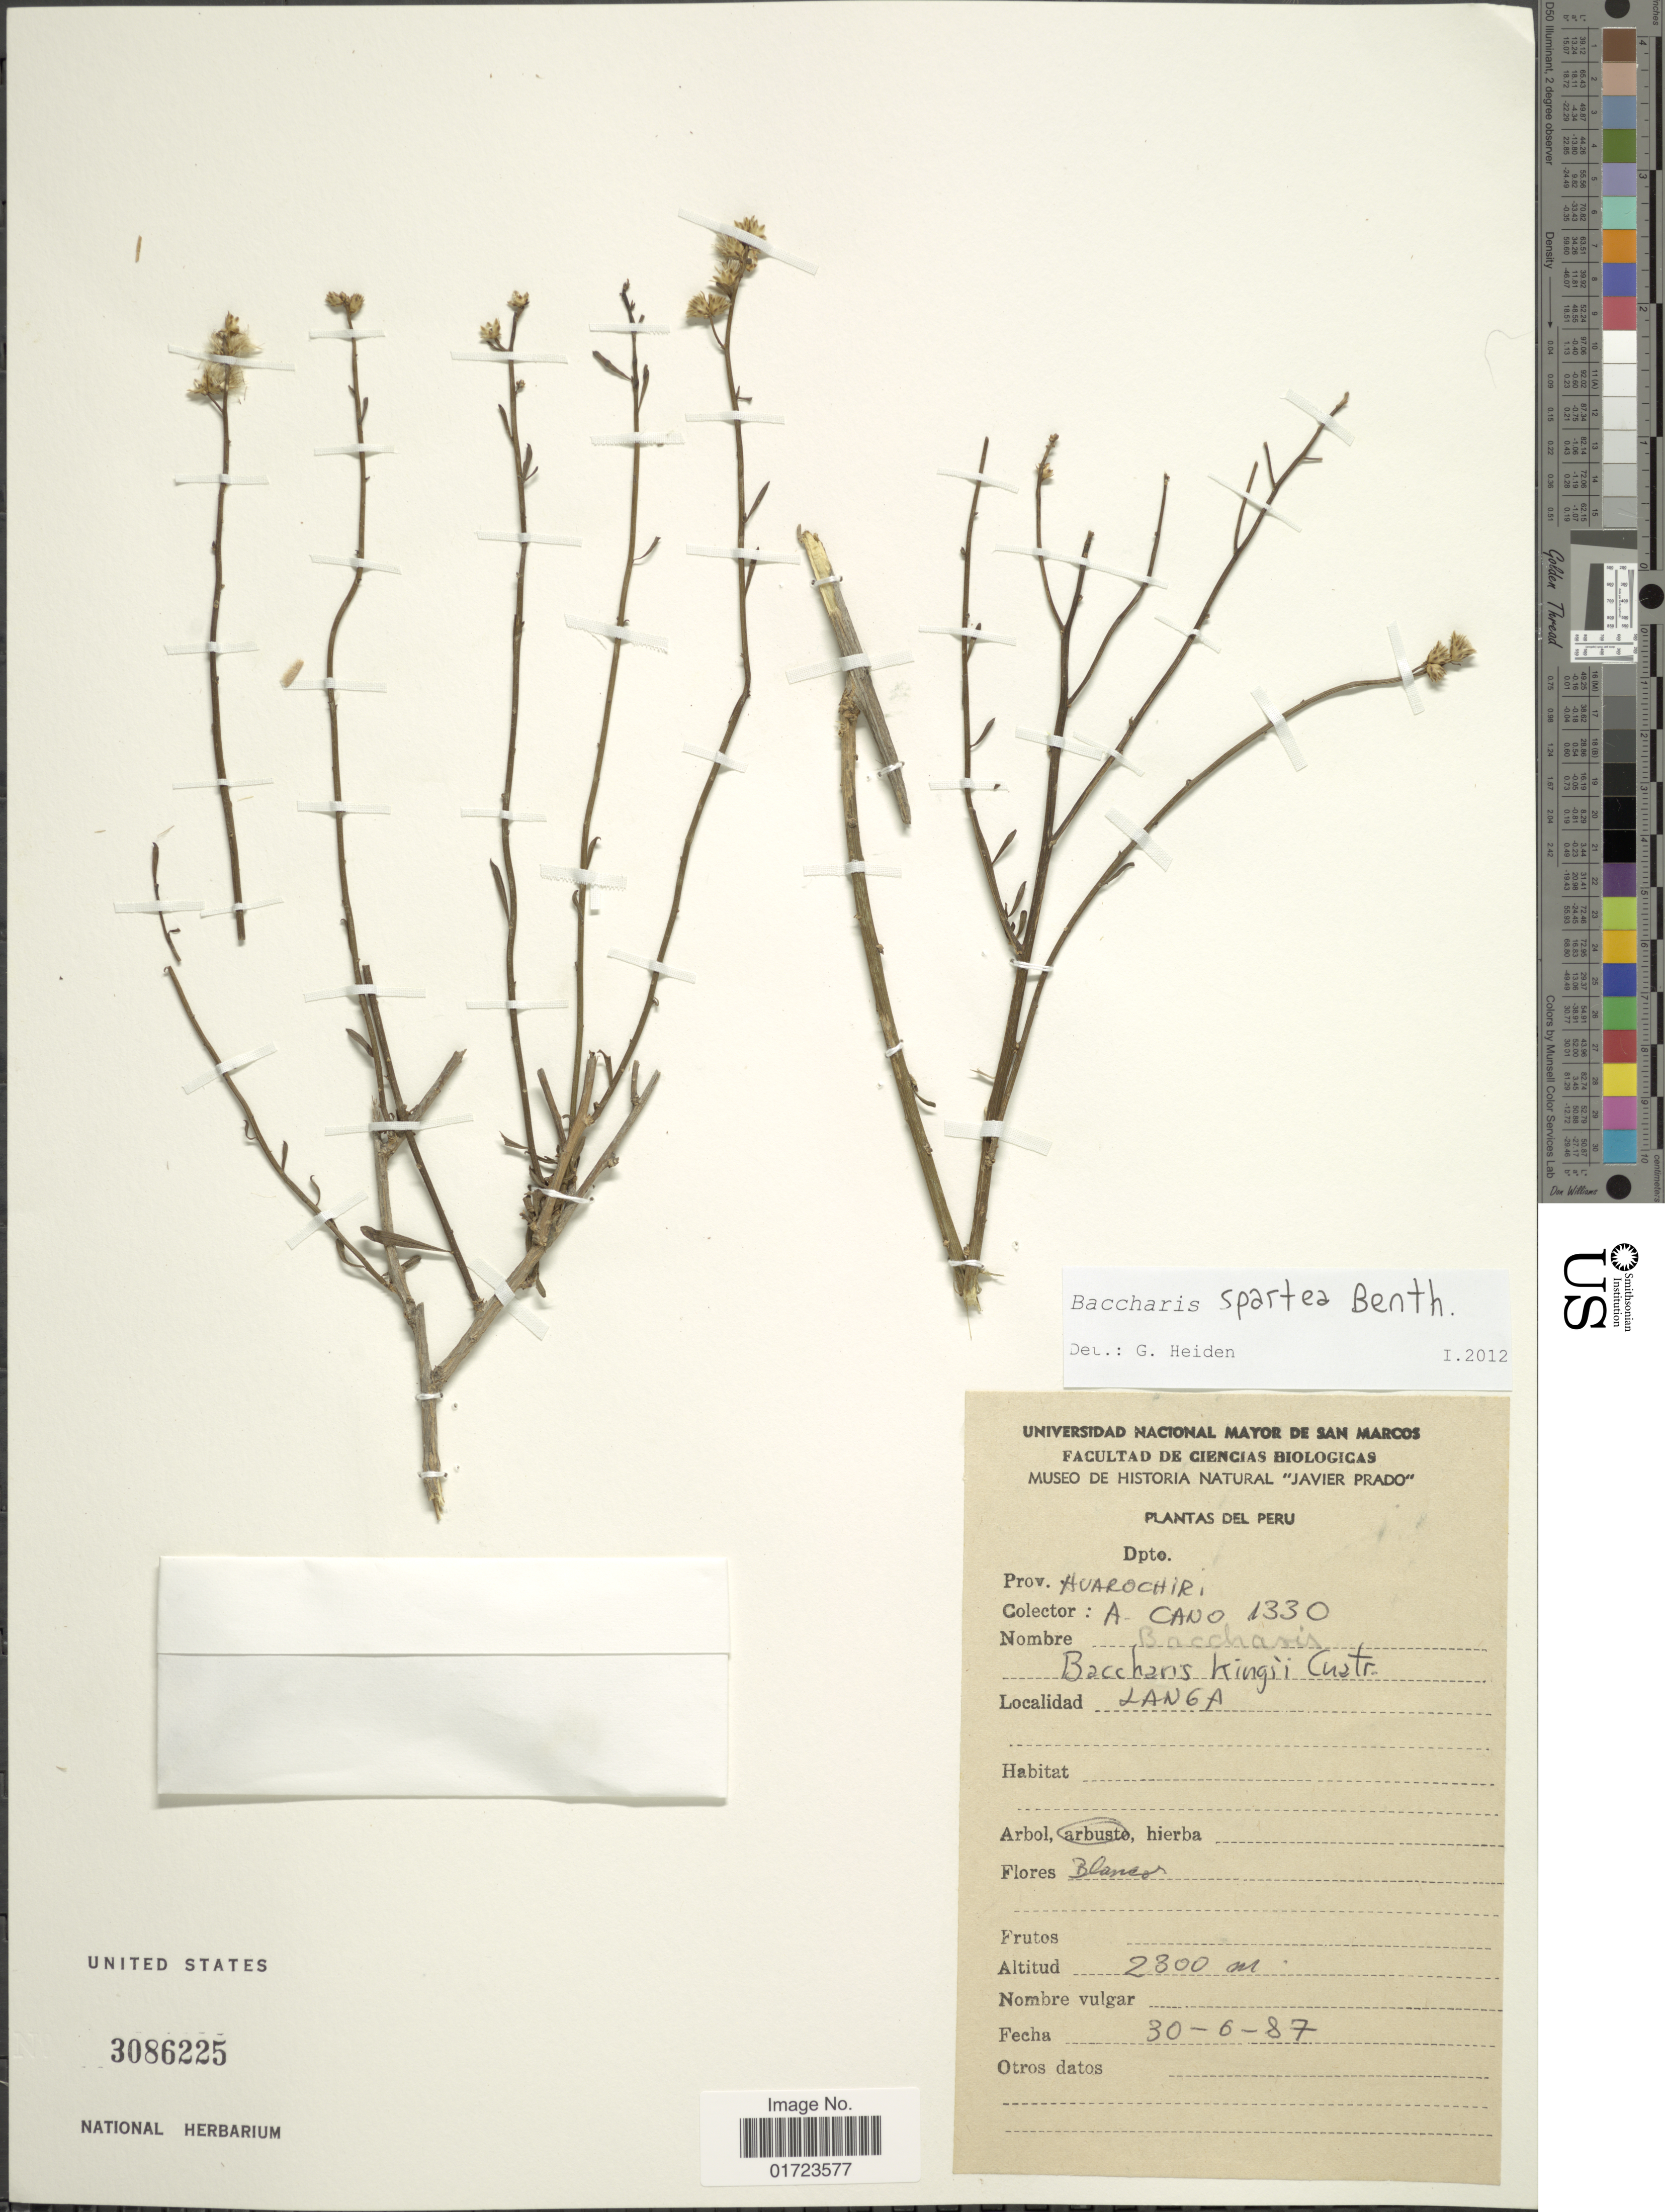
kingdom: Plantae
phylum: Tracheophyta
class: Magnoliopsida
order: Asterales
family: Asteraceae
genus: Baccharis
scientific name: Baccharis spartea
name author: Benth.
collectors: A. Cano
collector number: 1330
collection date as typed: Transcribed d/m/y: 30/6/87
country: Peru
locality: Prov. Huarochiri, Langa.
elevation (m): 2300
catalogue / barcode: US 3086225